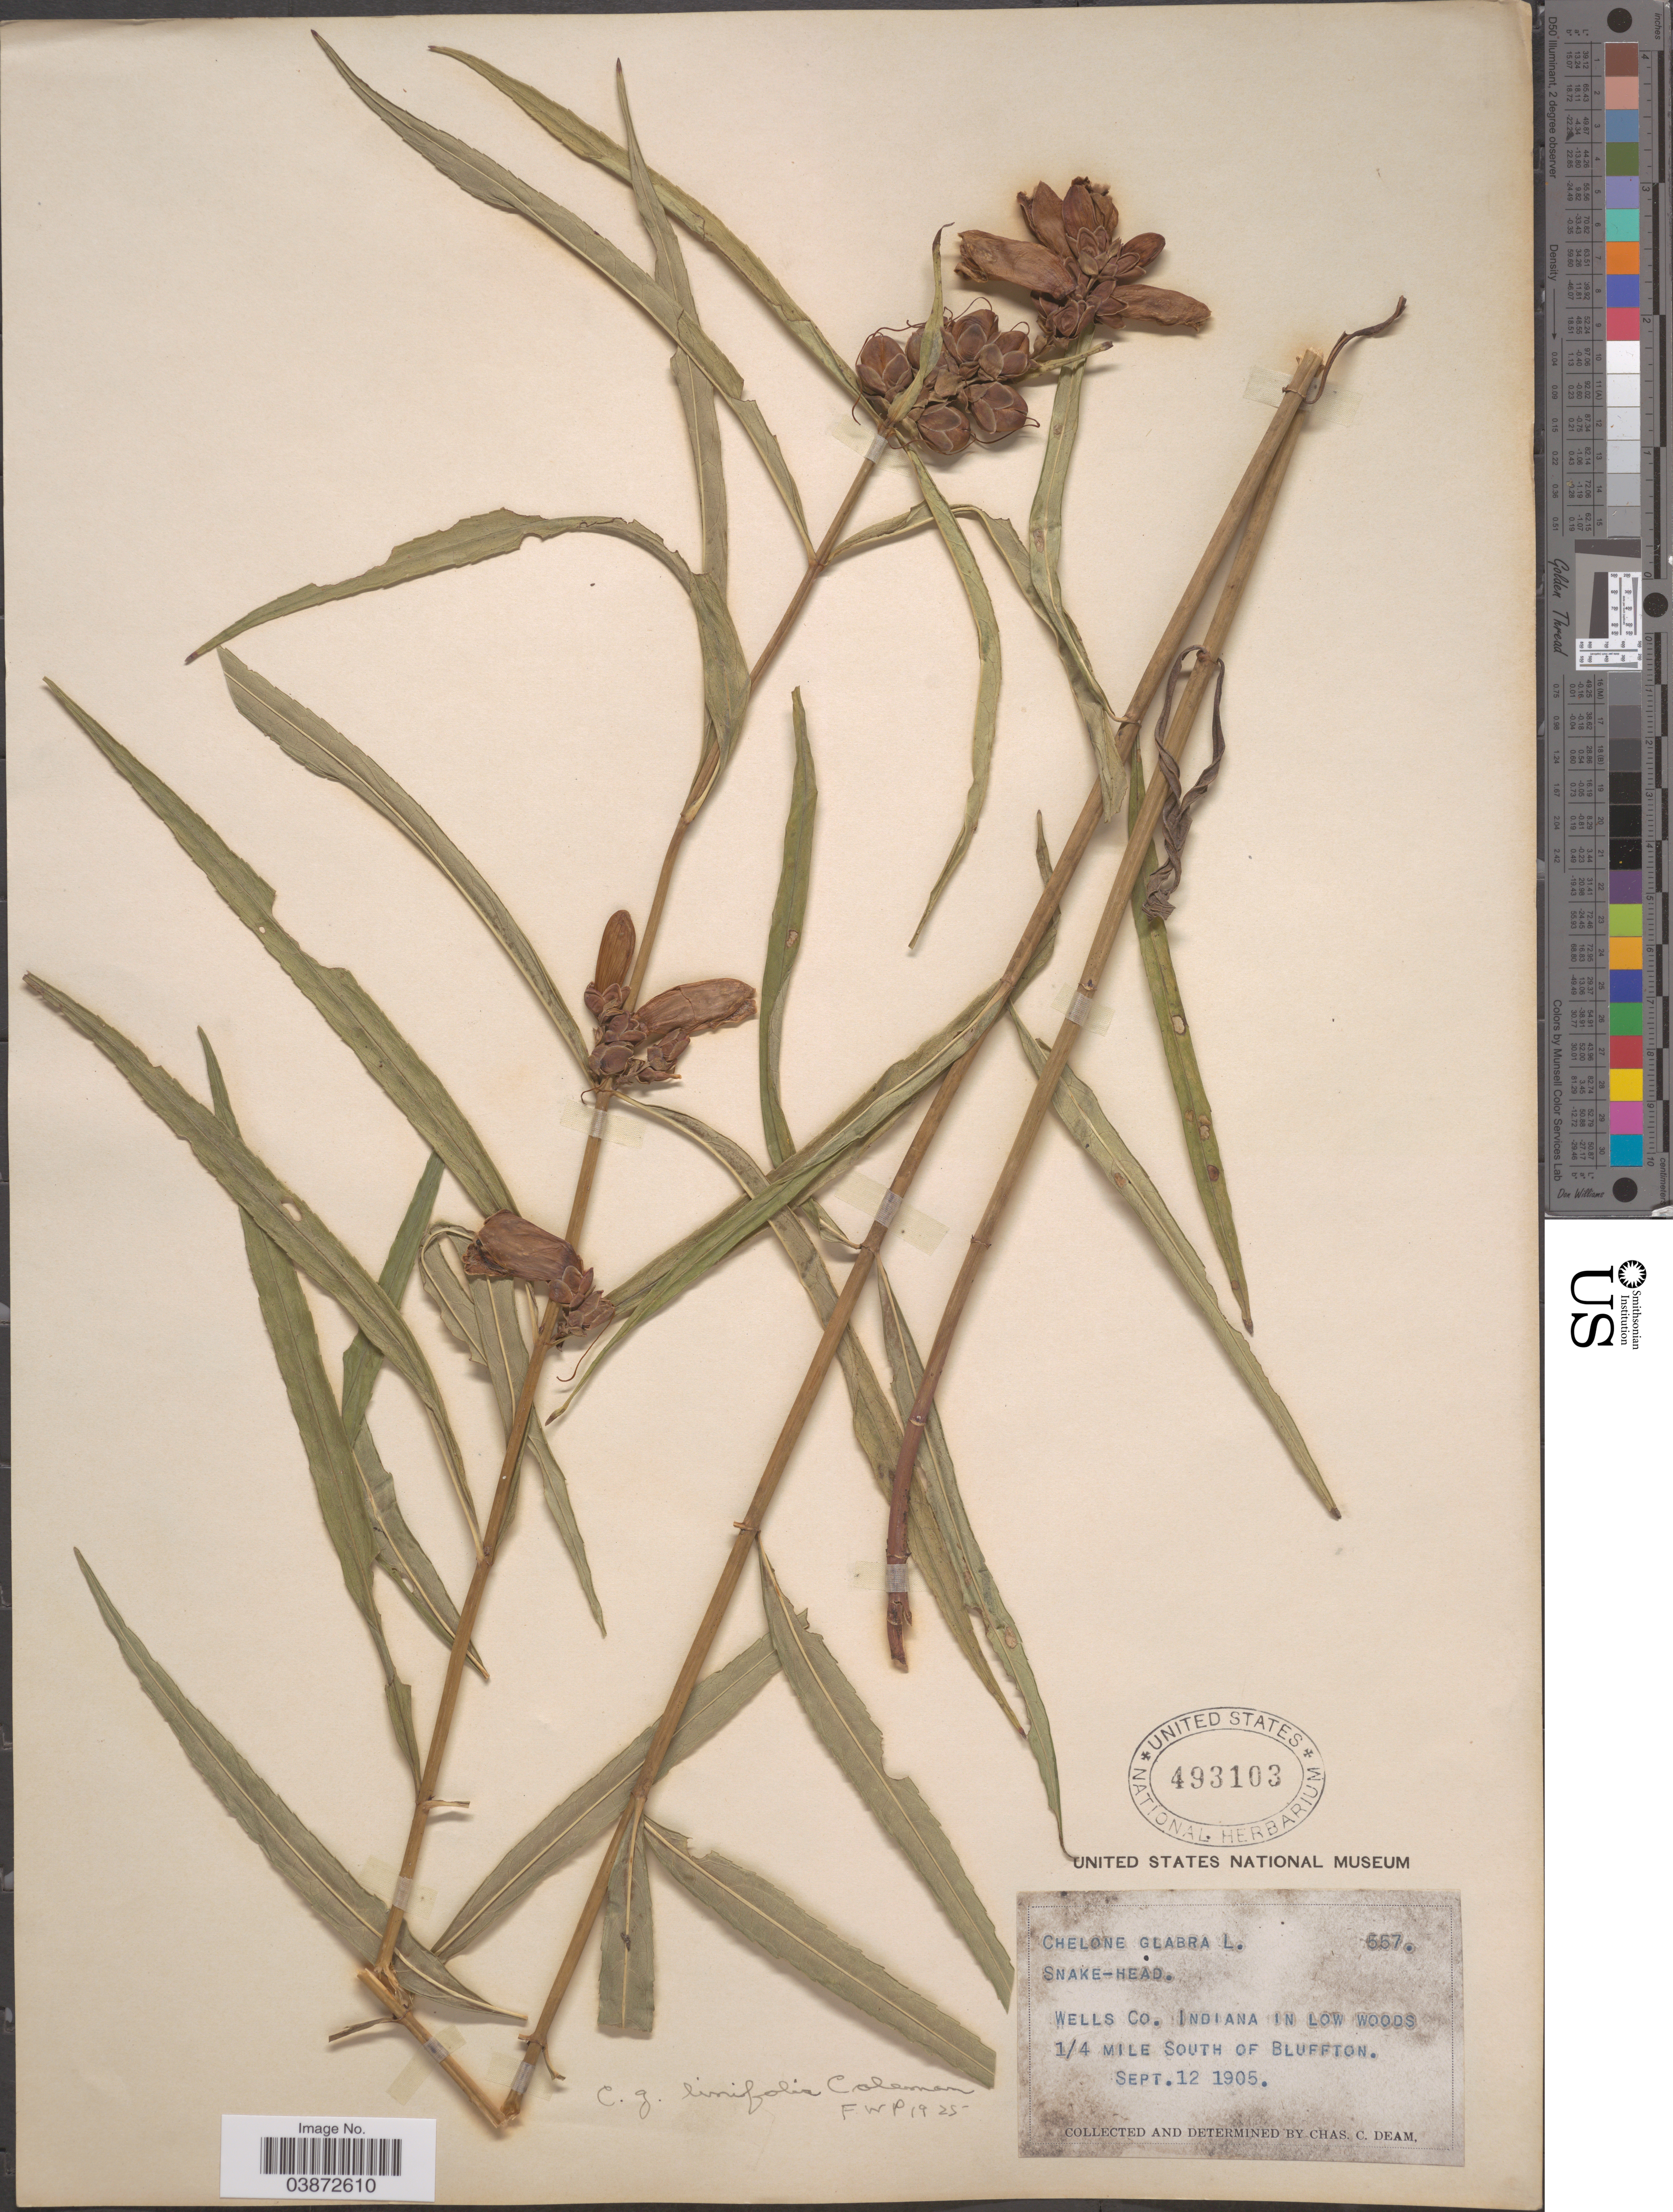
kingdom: Plantae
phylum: Tracheophyta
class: Magnoliopsida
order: Lamiales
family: Plantaginaceae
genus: Chelone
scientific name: Chelone glabra var. linifolia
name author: Coleman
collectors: C. C. Deam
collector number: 557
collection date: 1905-09-12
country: United States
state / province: Indiana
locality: Wells Co. 1/4 miles south of Bluffton.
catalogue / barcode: US 493103